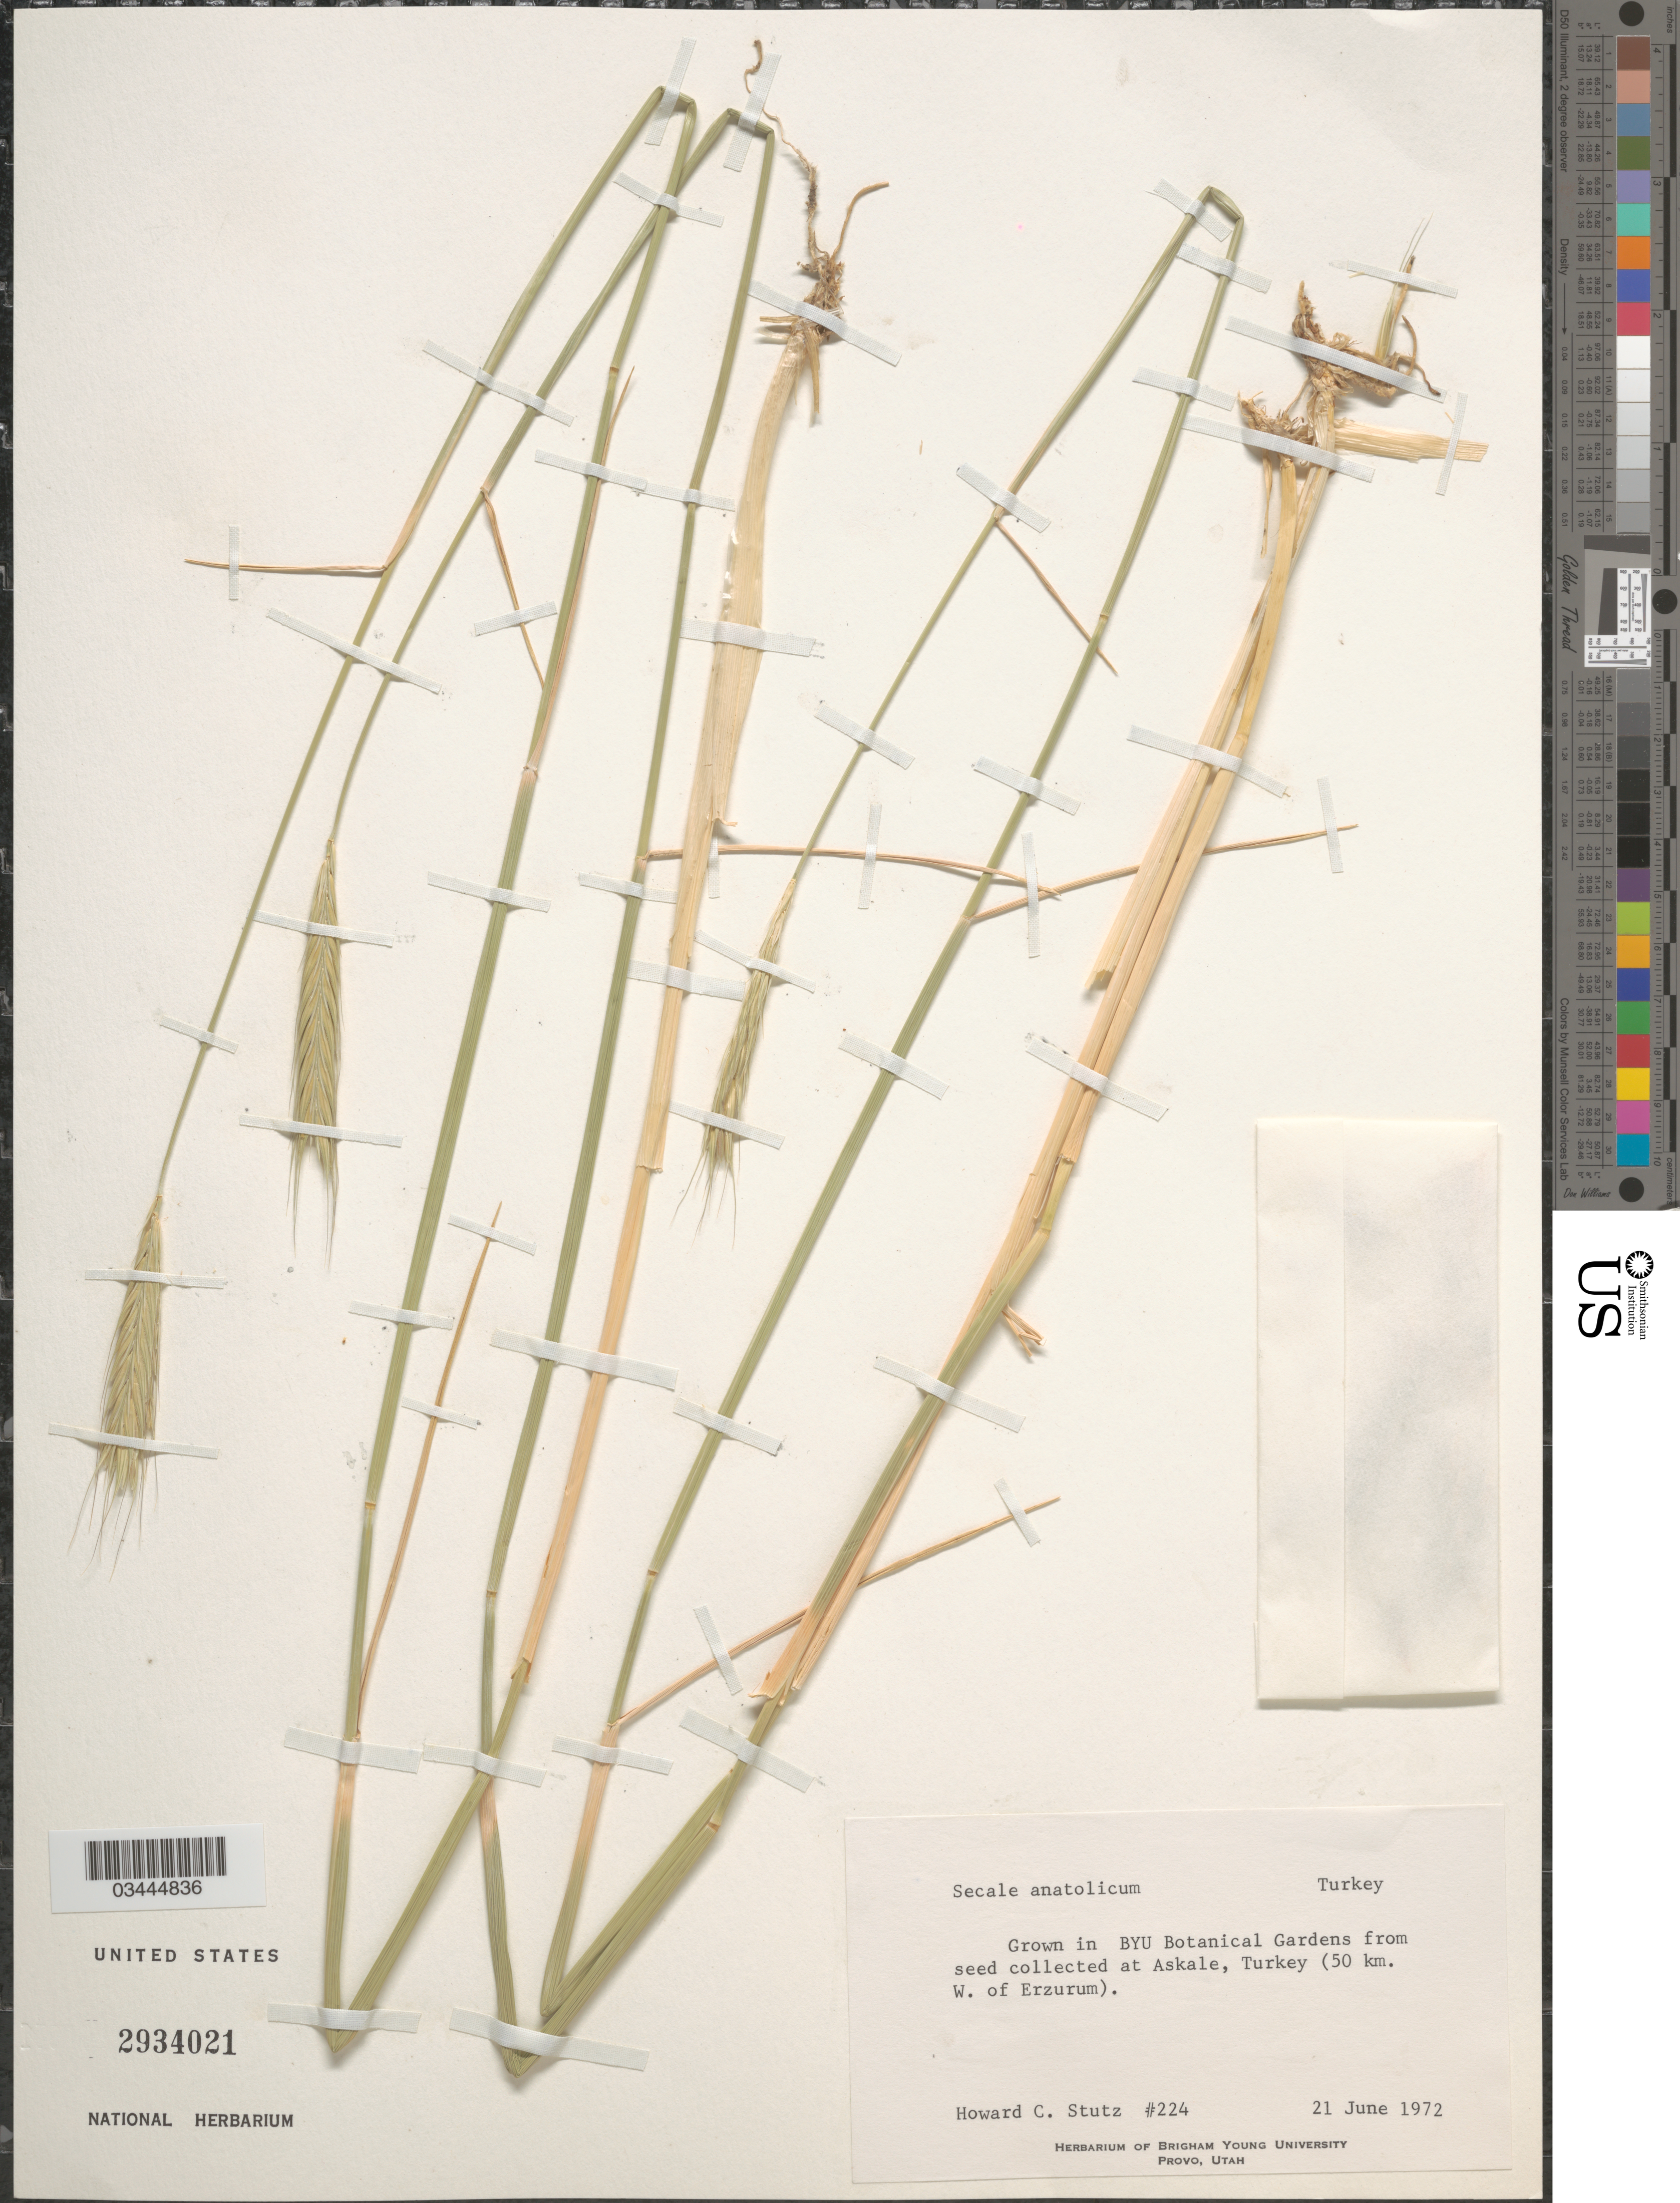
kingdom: Plantae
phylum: Tracheophyta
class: Liliopsida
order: Poales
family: Poaceae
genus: Secale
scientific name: Secale anatolicum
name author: Boiss.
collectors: H. Stutz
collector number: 224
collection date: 1972-06-21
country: United States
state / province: Utah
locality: In BYU Botanical Nurseries.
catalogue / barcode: US 2934021